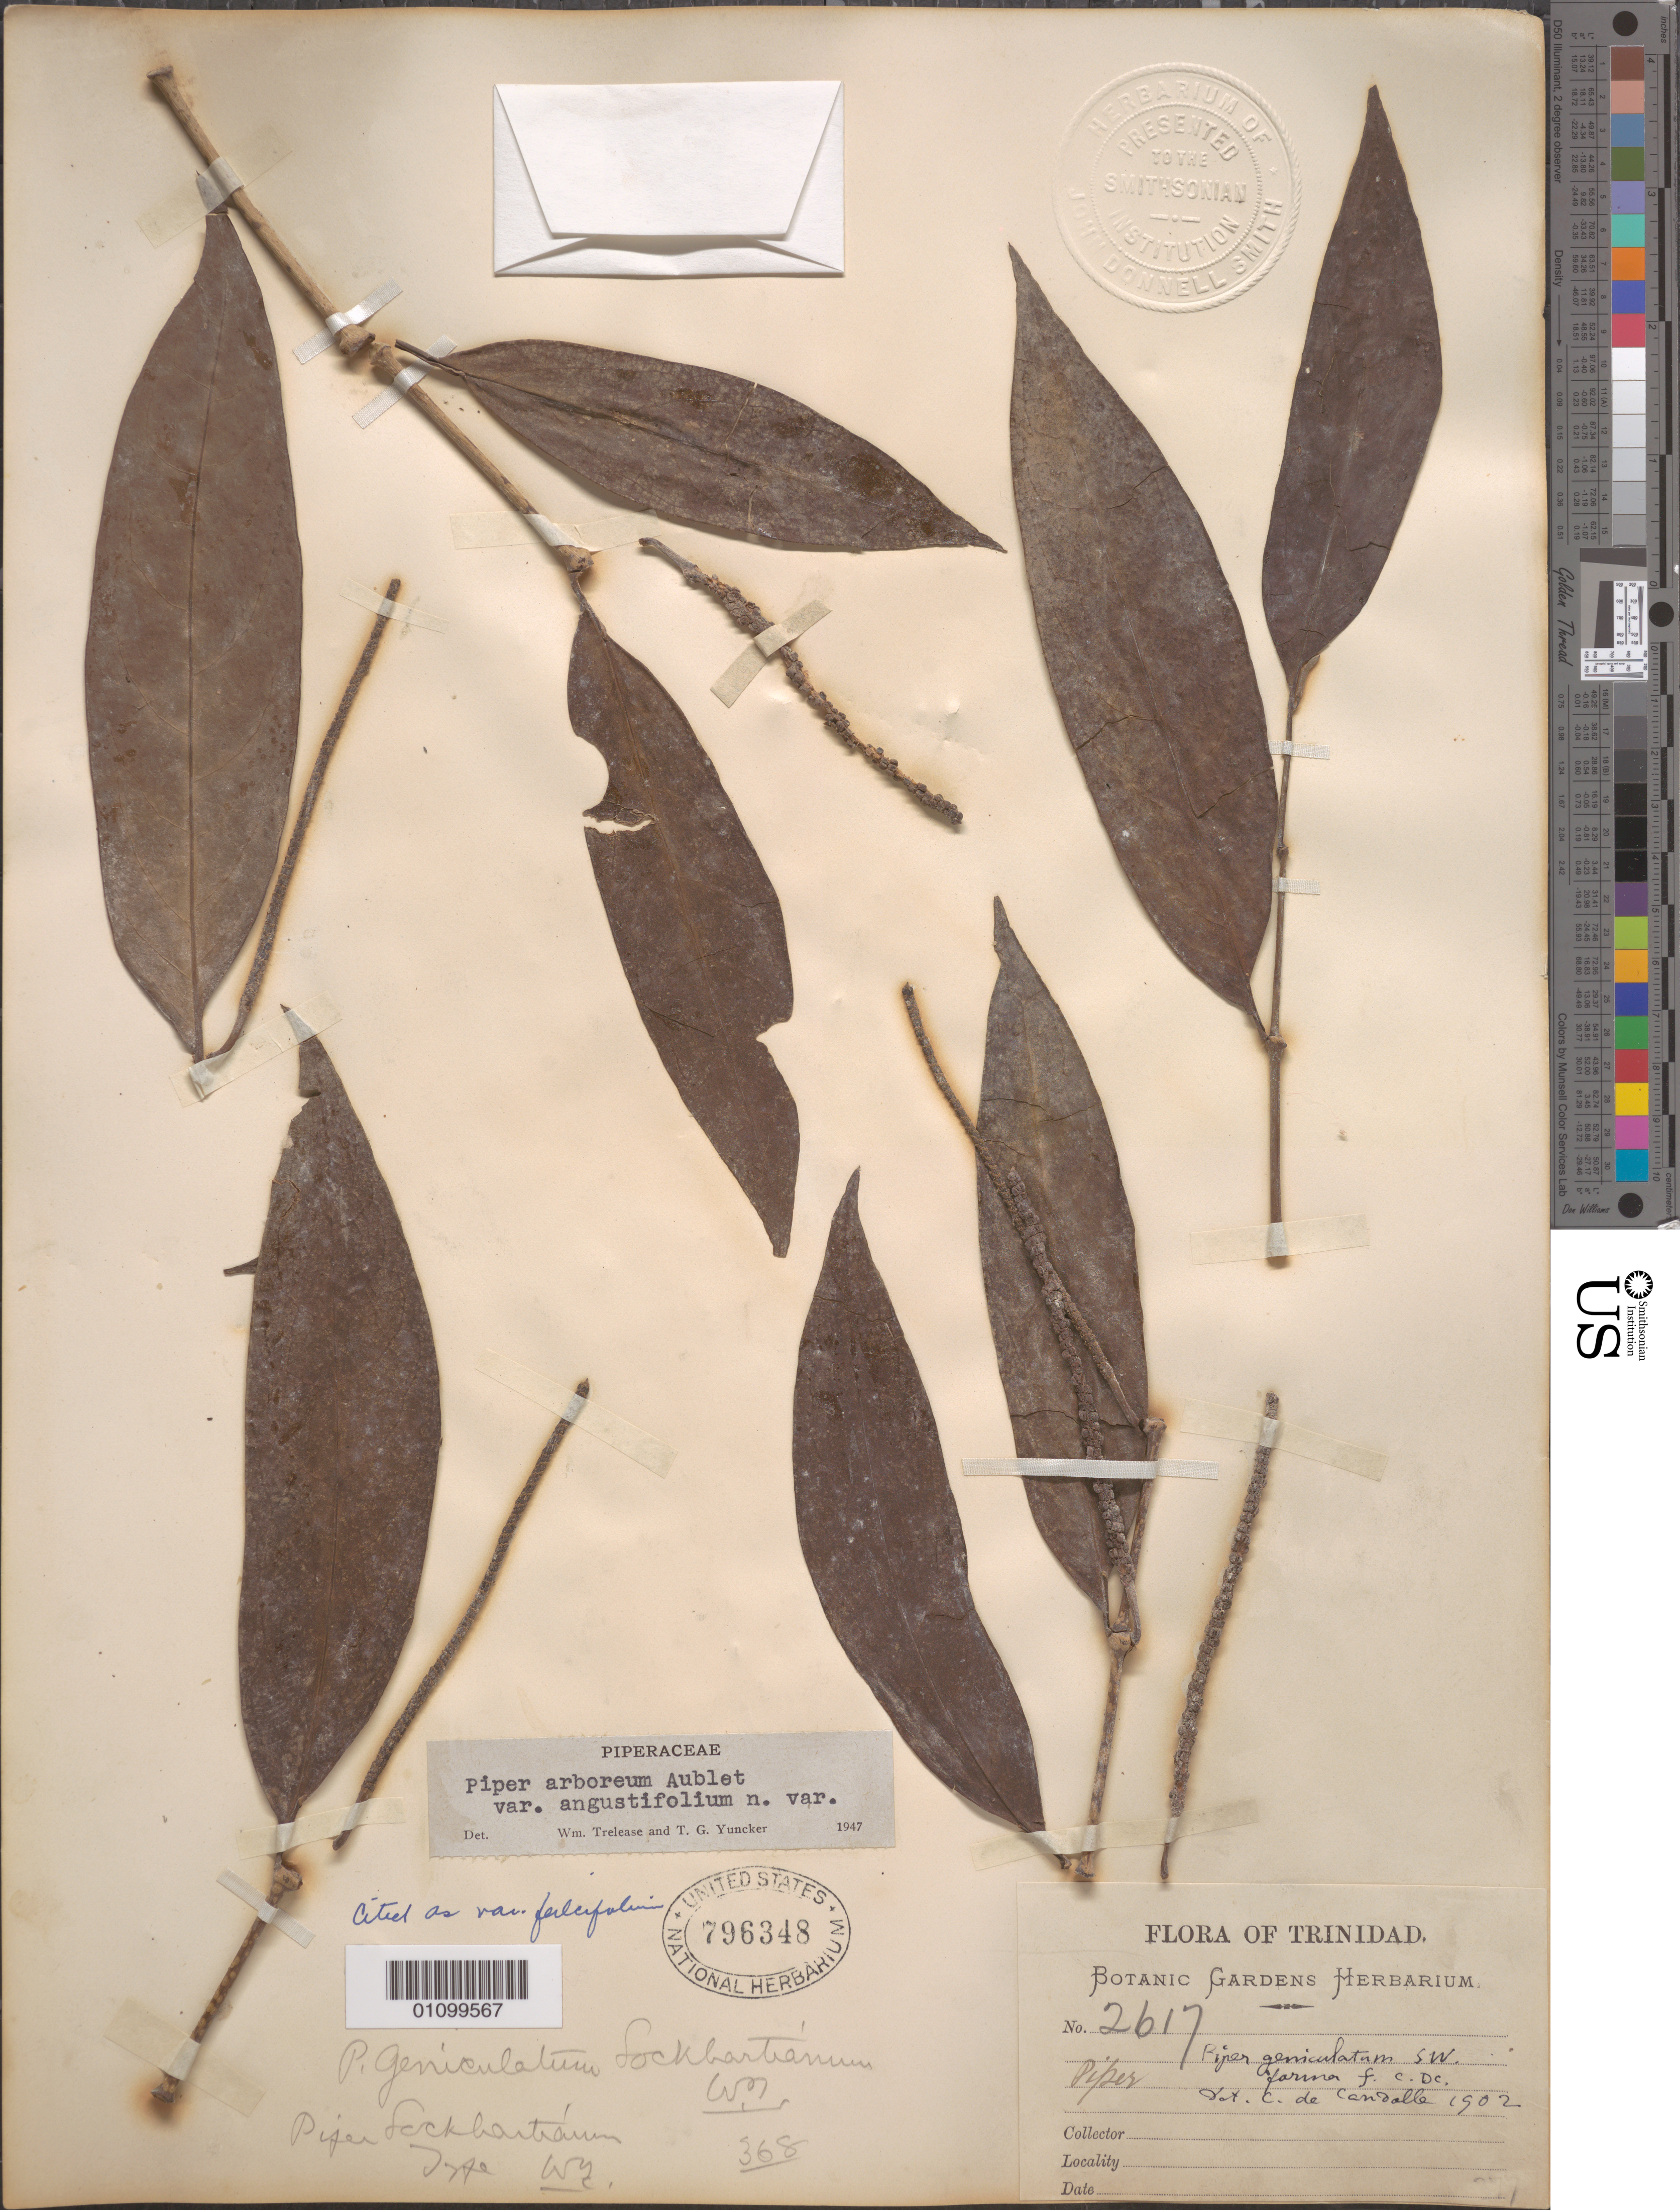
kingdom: Plantae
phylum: Tracheophyta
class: Magnoliopsida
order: Piperales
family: Piperaceae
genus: Piper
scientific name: Piper arboreum var. falcifolium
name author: (Trel.) Yunck.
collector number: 2617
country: Trinidad and Tobago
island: Trinidad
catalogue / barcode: US 796348